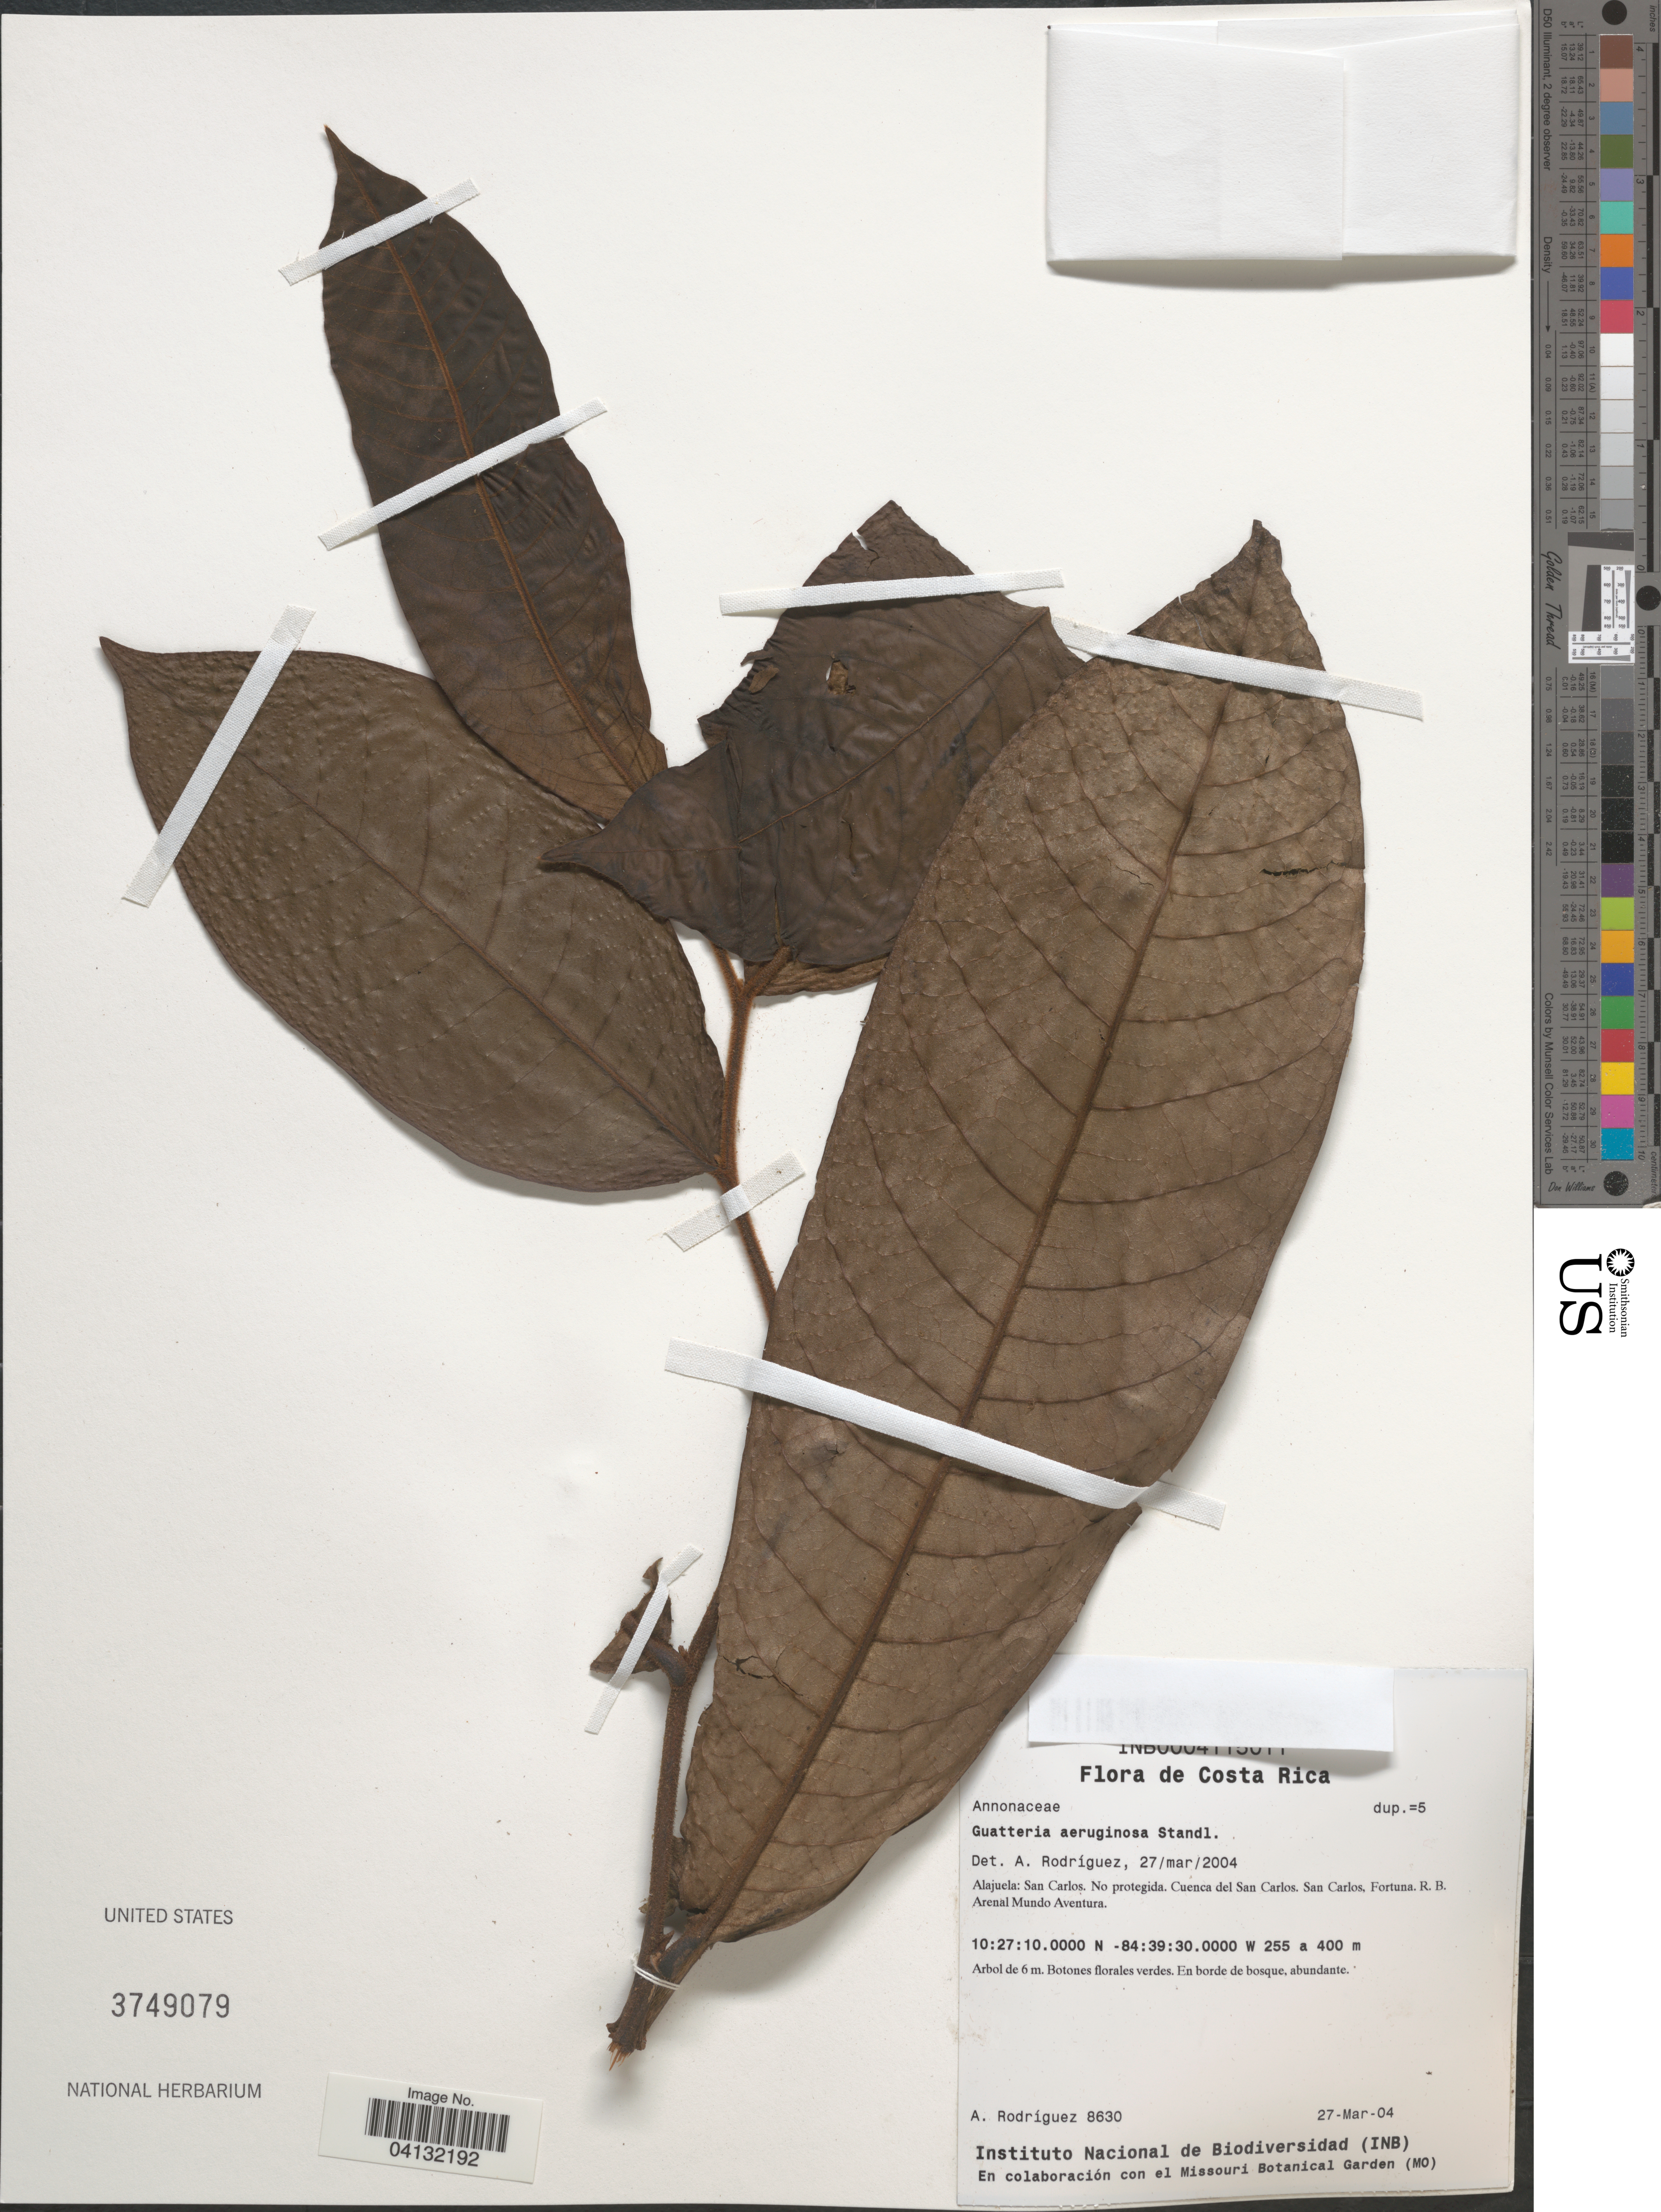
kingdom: Plantae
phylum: Tracheophyta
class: Magnoliopsida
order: Magnoliales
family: Annonaceae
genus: Guatteria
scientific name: Guatteria aeruginosa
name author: Standl.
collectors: A. Rodríguez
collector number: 8630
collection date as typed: Transcribed d/m/y: 27/3/4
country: Costa Rica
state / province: Alajuela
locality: San Carlos. No protegida. Cuenca del San Carlos. San Carlos, Fortuna. R. B. Arenal Mundo Aventura.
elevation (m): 255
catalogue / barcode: US 3749079